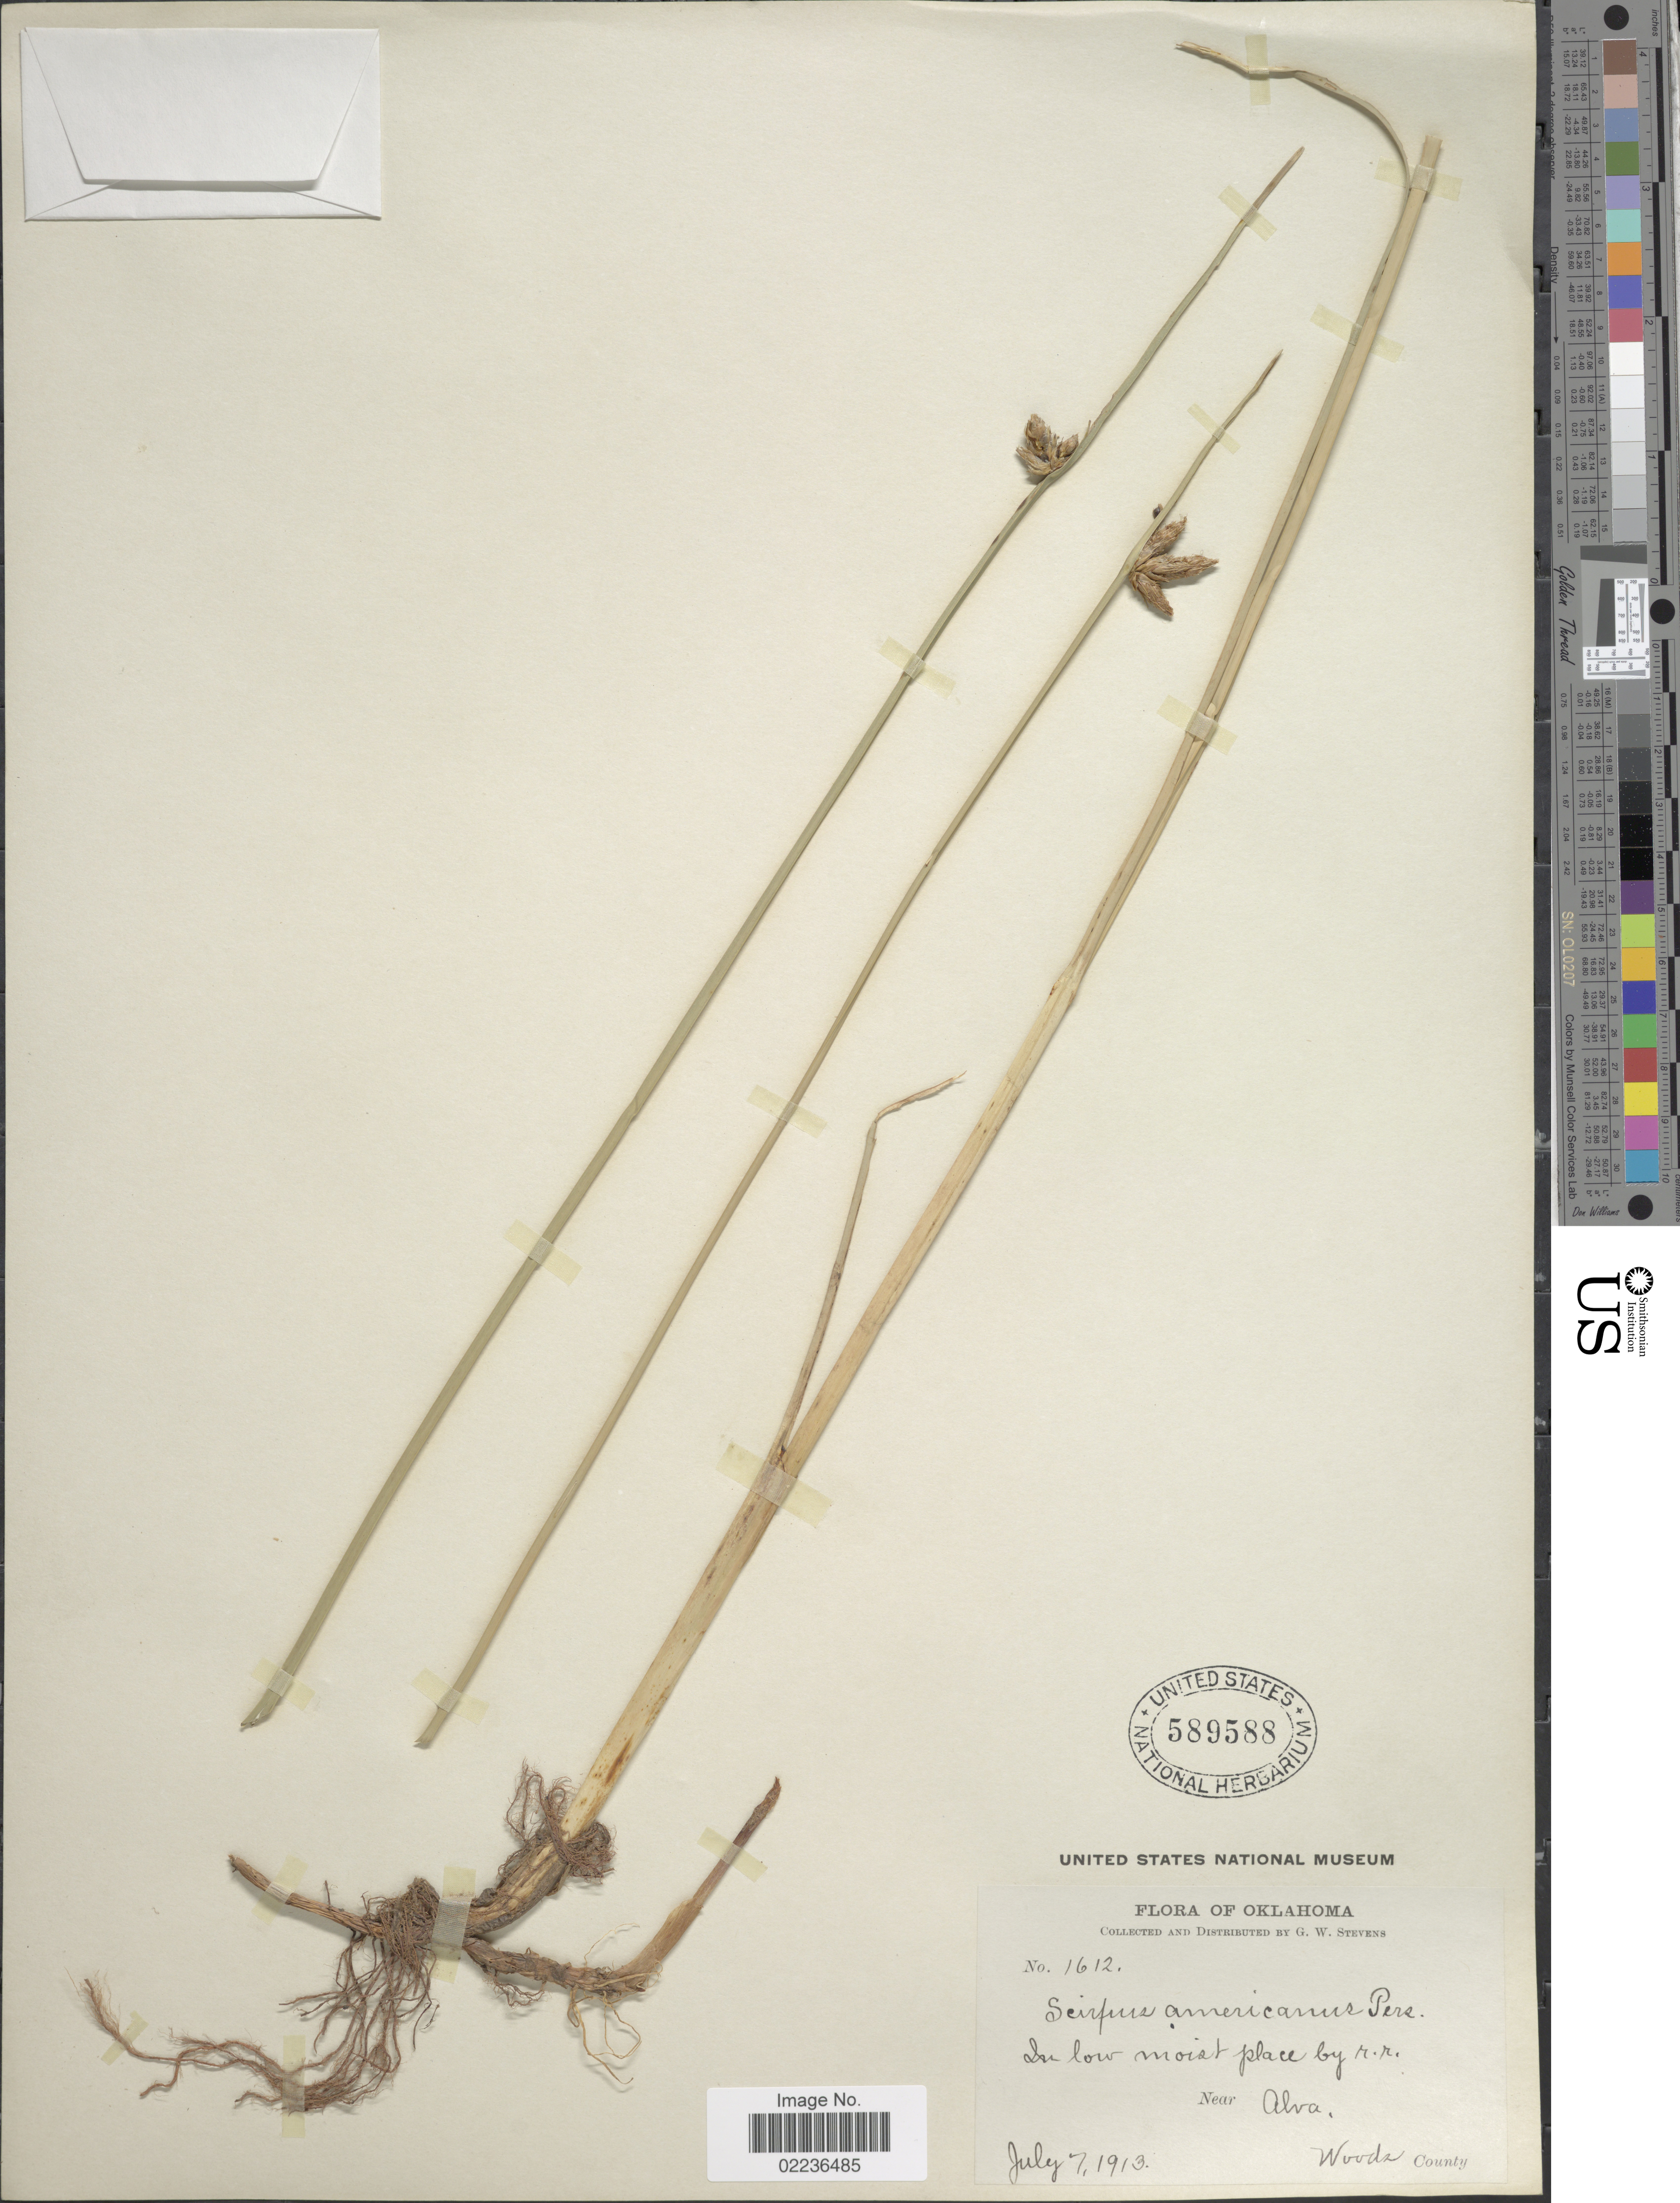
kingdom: Plantae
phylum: Tracheophyta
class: Liliopsida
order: Poales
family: Cyperaceae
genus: Schoenoplectus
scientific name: Schoenoplectus pungens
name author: (Vahl) Palla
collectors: G. W. Stevens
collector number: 1612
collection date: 1913-07-07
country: United States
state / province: Oklahoma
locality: In low moist place by r.r., near Alva, Woods County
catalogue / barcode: US 589588